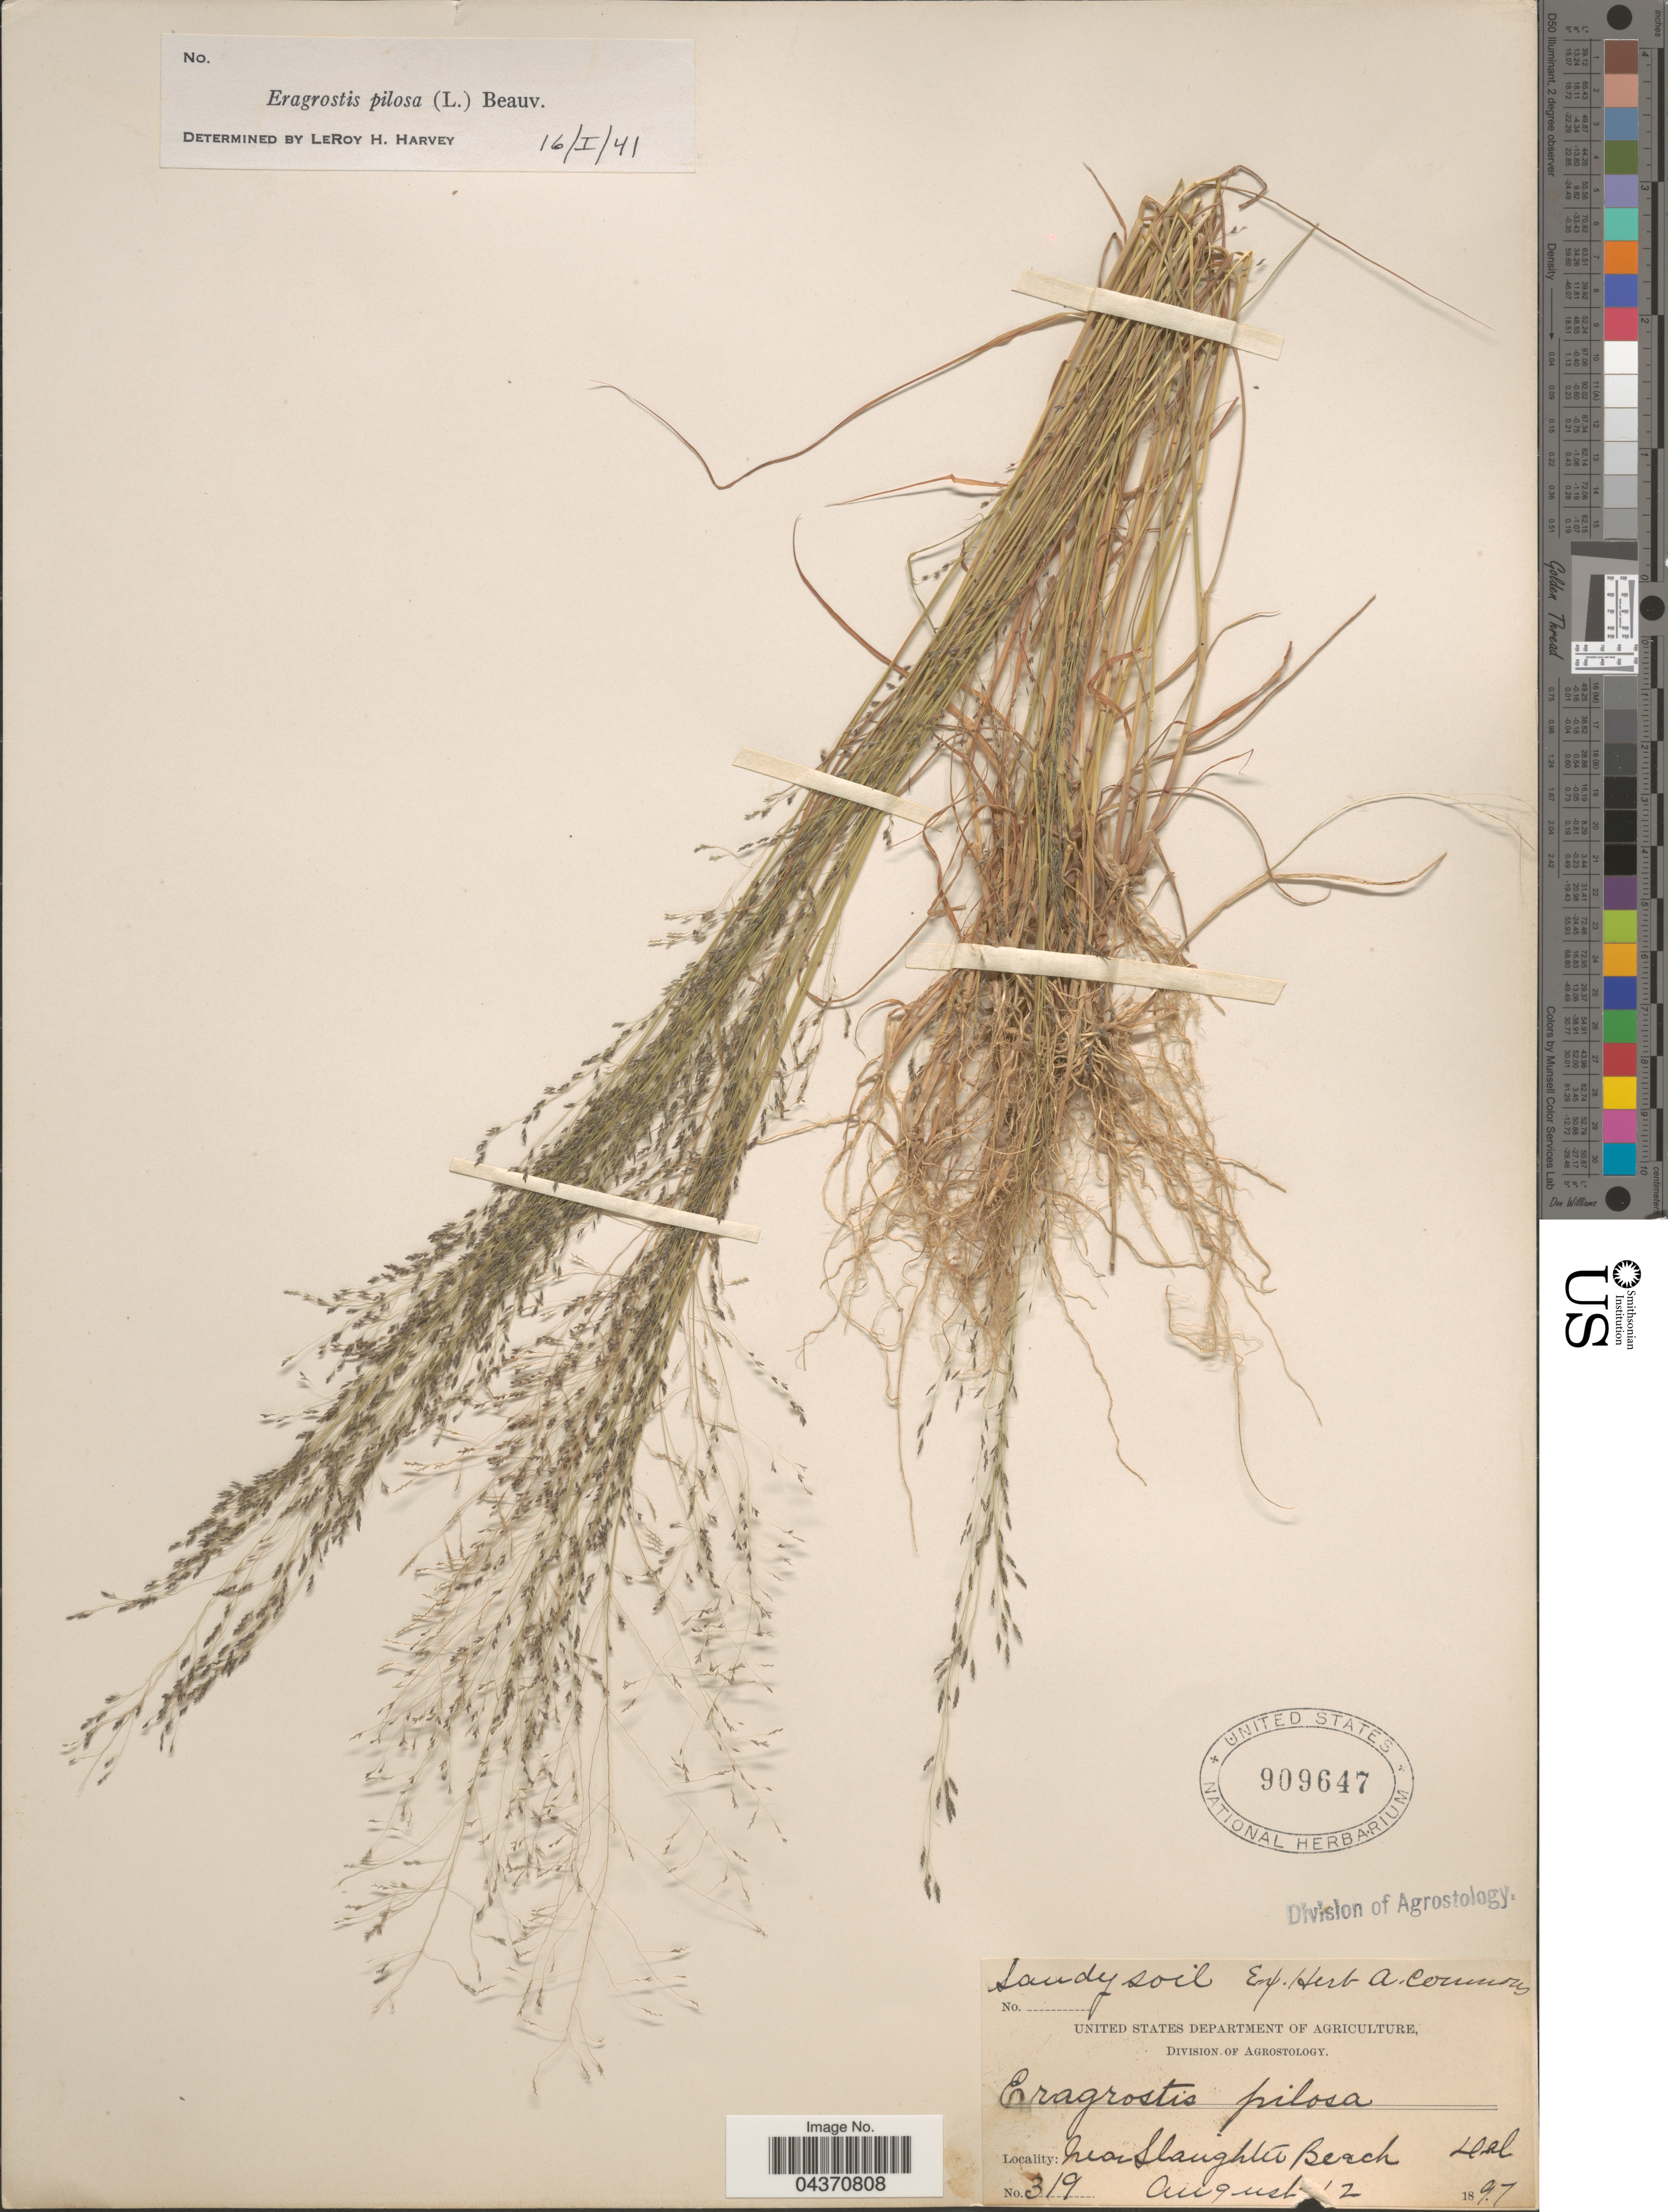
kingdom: Plantae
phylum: Tracheophyta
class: Liliopsida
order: Poales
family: Poaceae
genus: Eragrostis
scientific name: Eragrostis pilosa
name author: (L.) P. Beauv.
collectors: ex herb. A. Commons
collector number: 319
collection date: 1897-08-12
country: United States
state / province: Delaware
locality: Near Slaughter Beach.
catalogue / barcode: US 909647